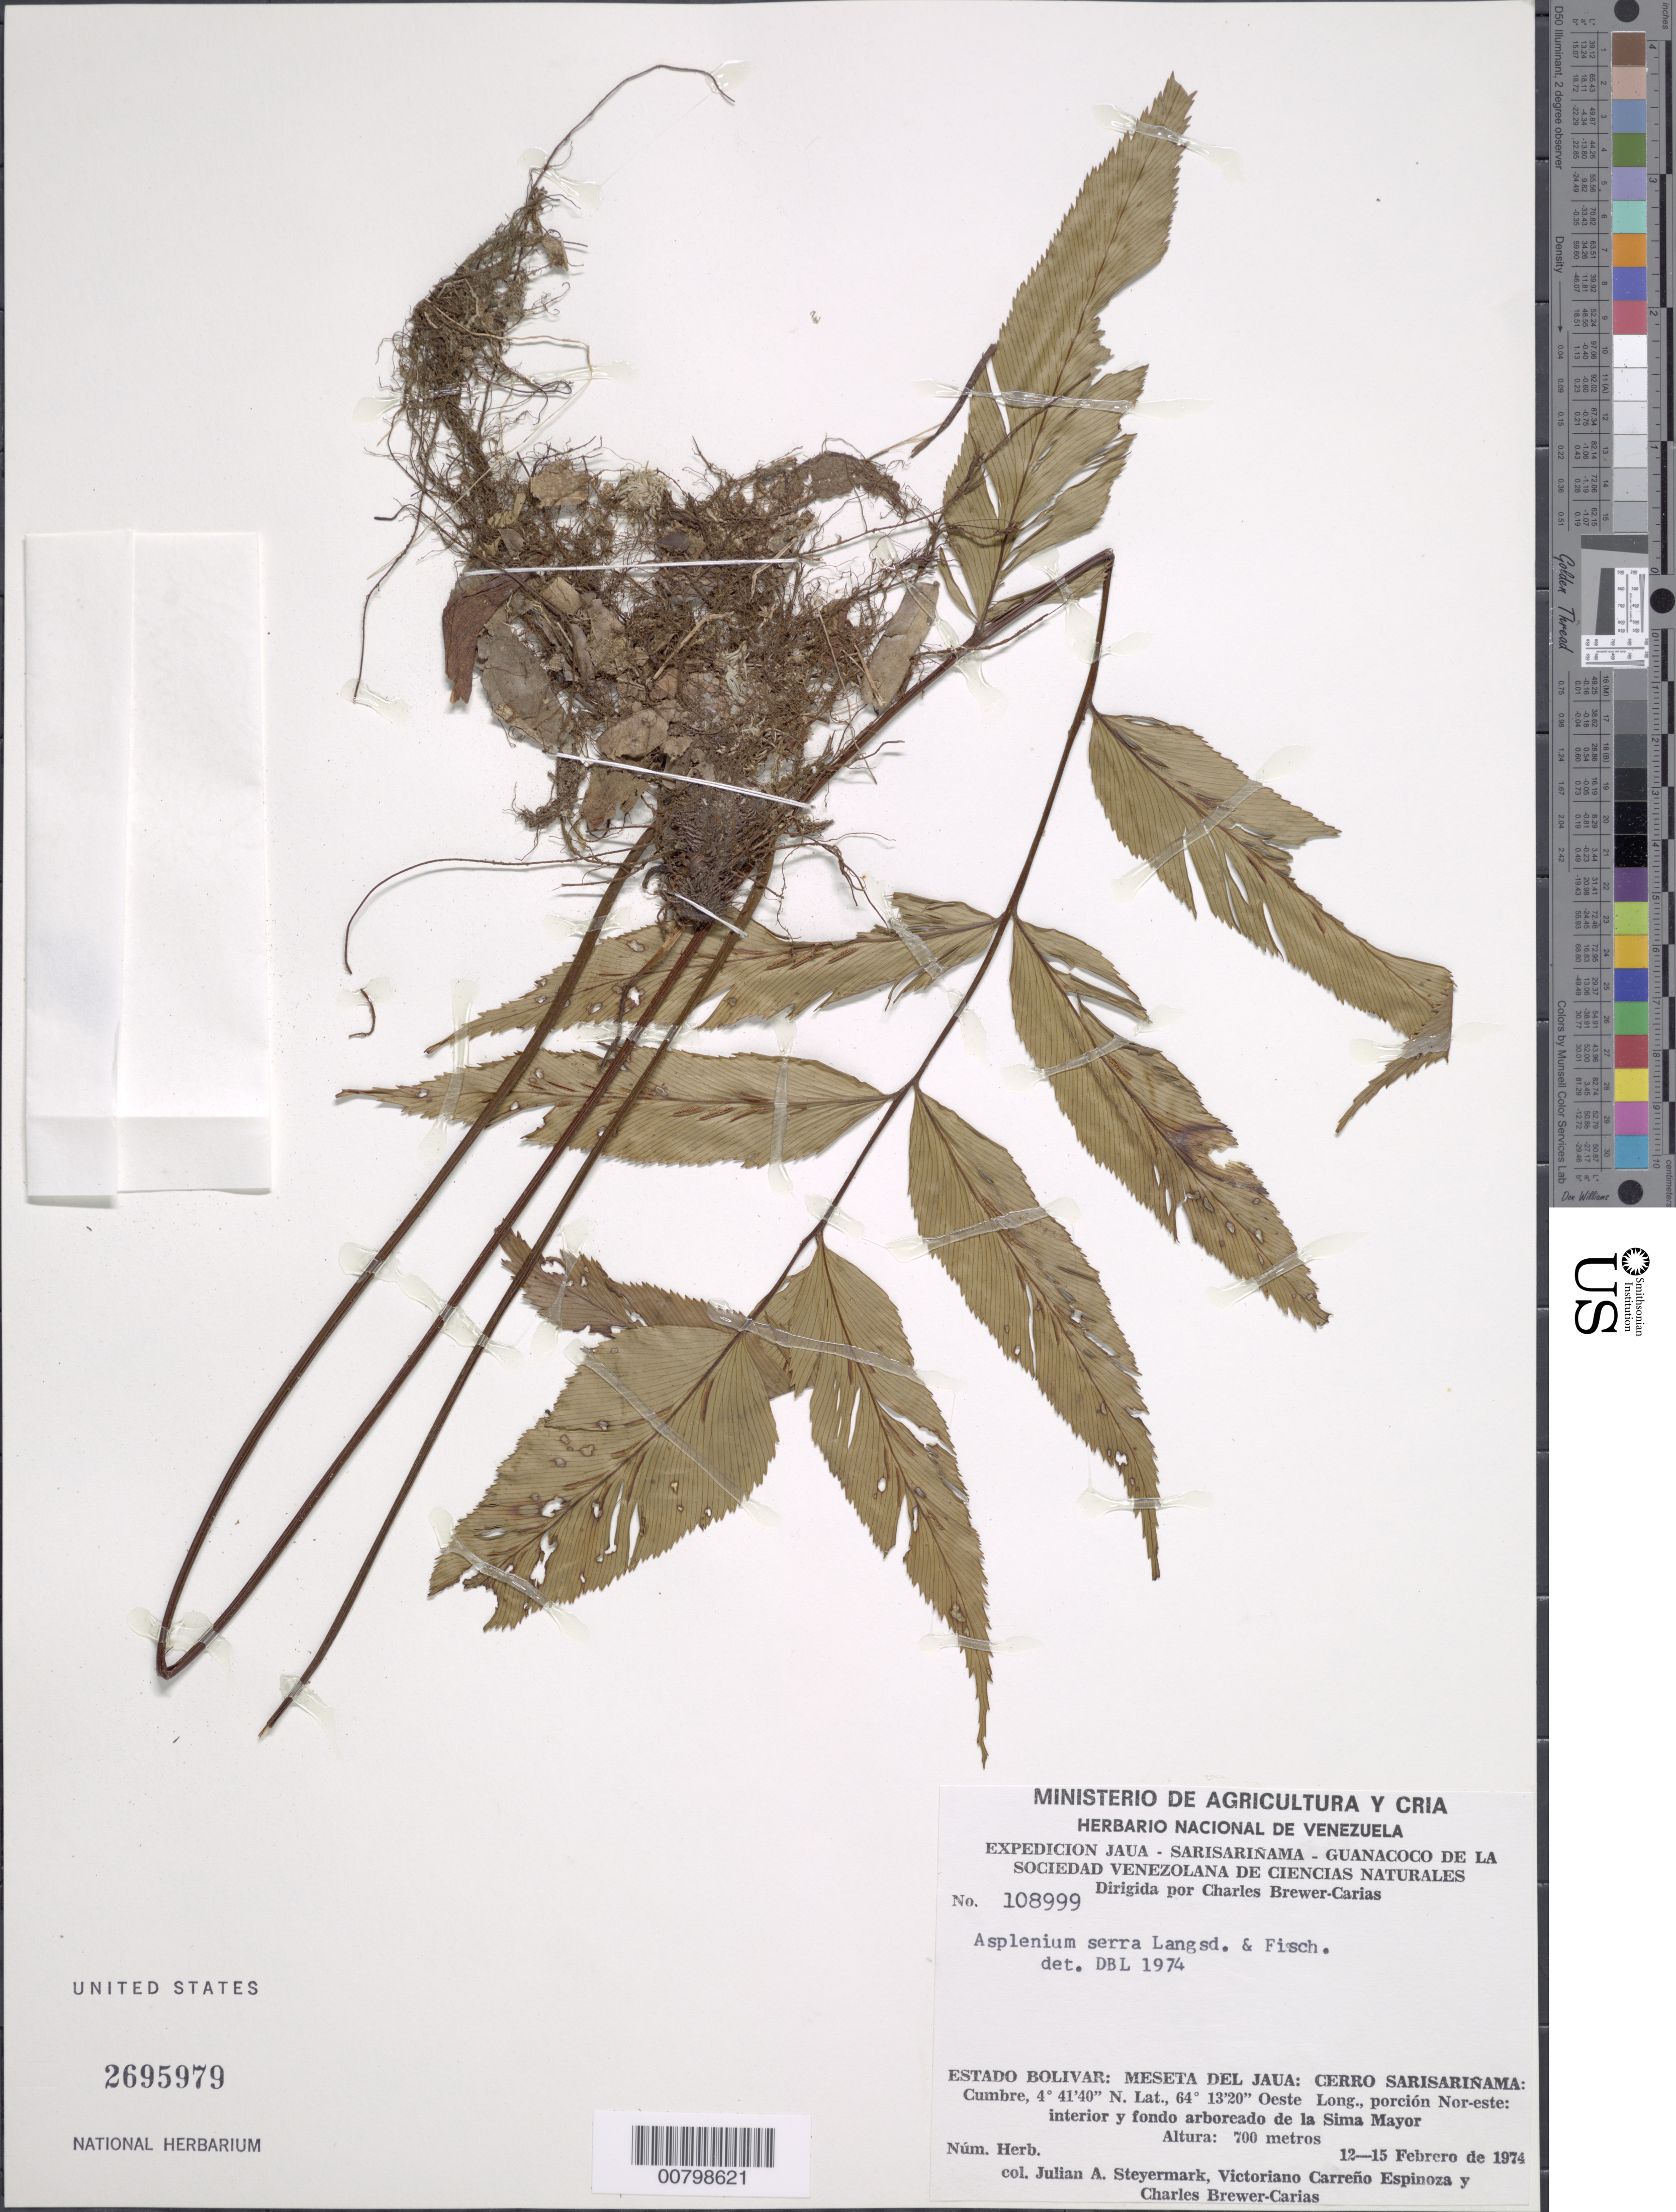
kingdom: Plantae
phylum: Tracheophyta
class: Polypodiopsida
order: Polypodiales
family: Aspleniaceae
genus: Asplenium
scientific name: Asplenium serra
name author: Langsd. & Fisch.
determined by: Lellinger, David B., (BOT), Smithsonian Institution - National Museum of Natural History (UNITED STATES)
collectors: J. Steyermark, V. Carreño E. & C. Brewer-Carias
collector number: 108999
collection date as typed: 12-Feb-74 to 15-Feb-74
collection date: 1974-02-12/1974-02-15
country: Venezuela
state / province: Bolívar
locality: Meseta del Jaua: Cerro Sarisariñama; interíor y fondo arboreando de la Sima Mayor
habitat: Cumbre; interior y fondo arboreado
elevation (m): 700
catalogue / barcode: US 2695979